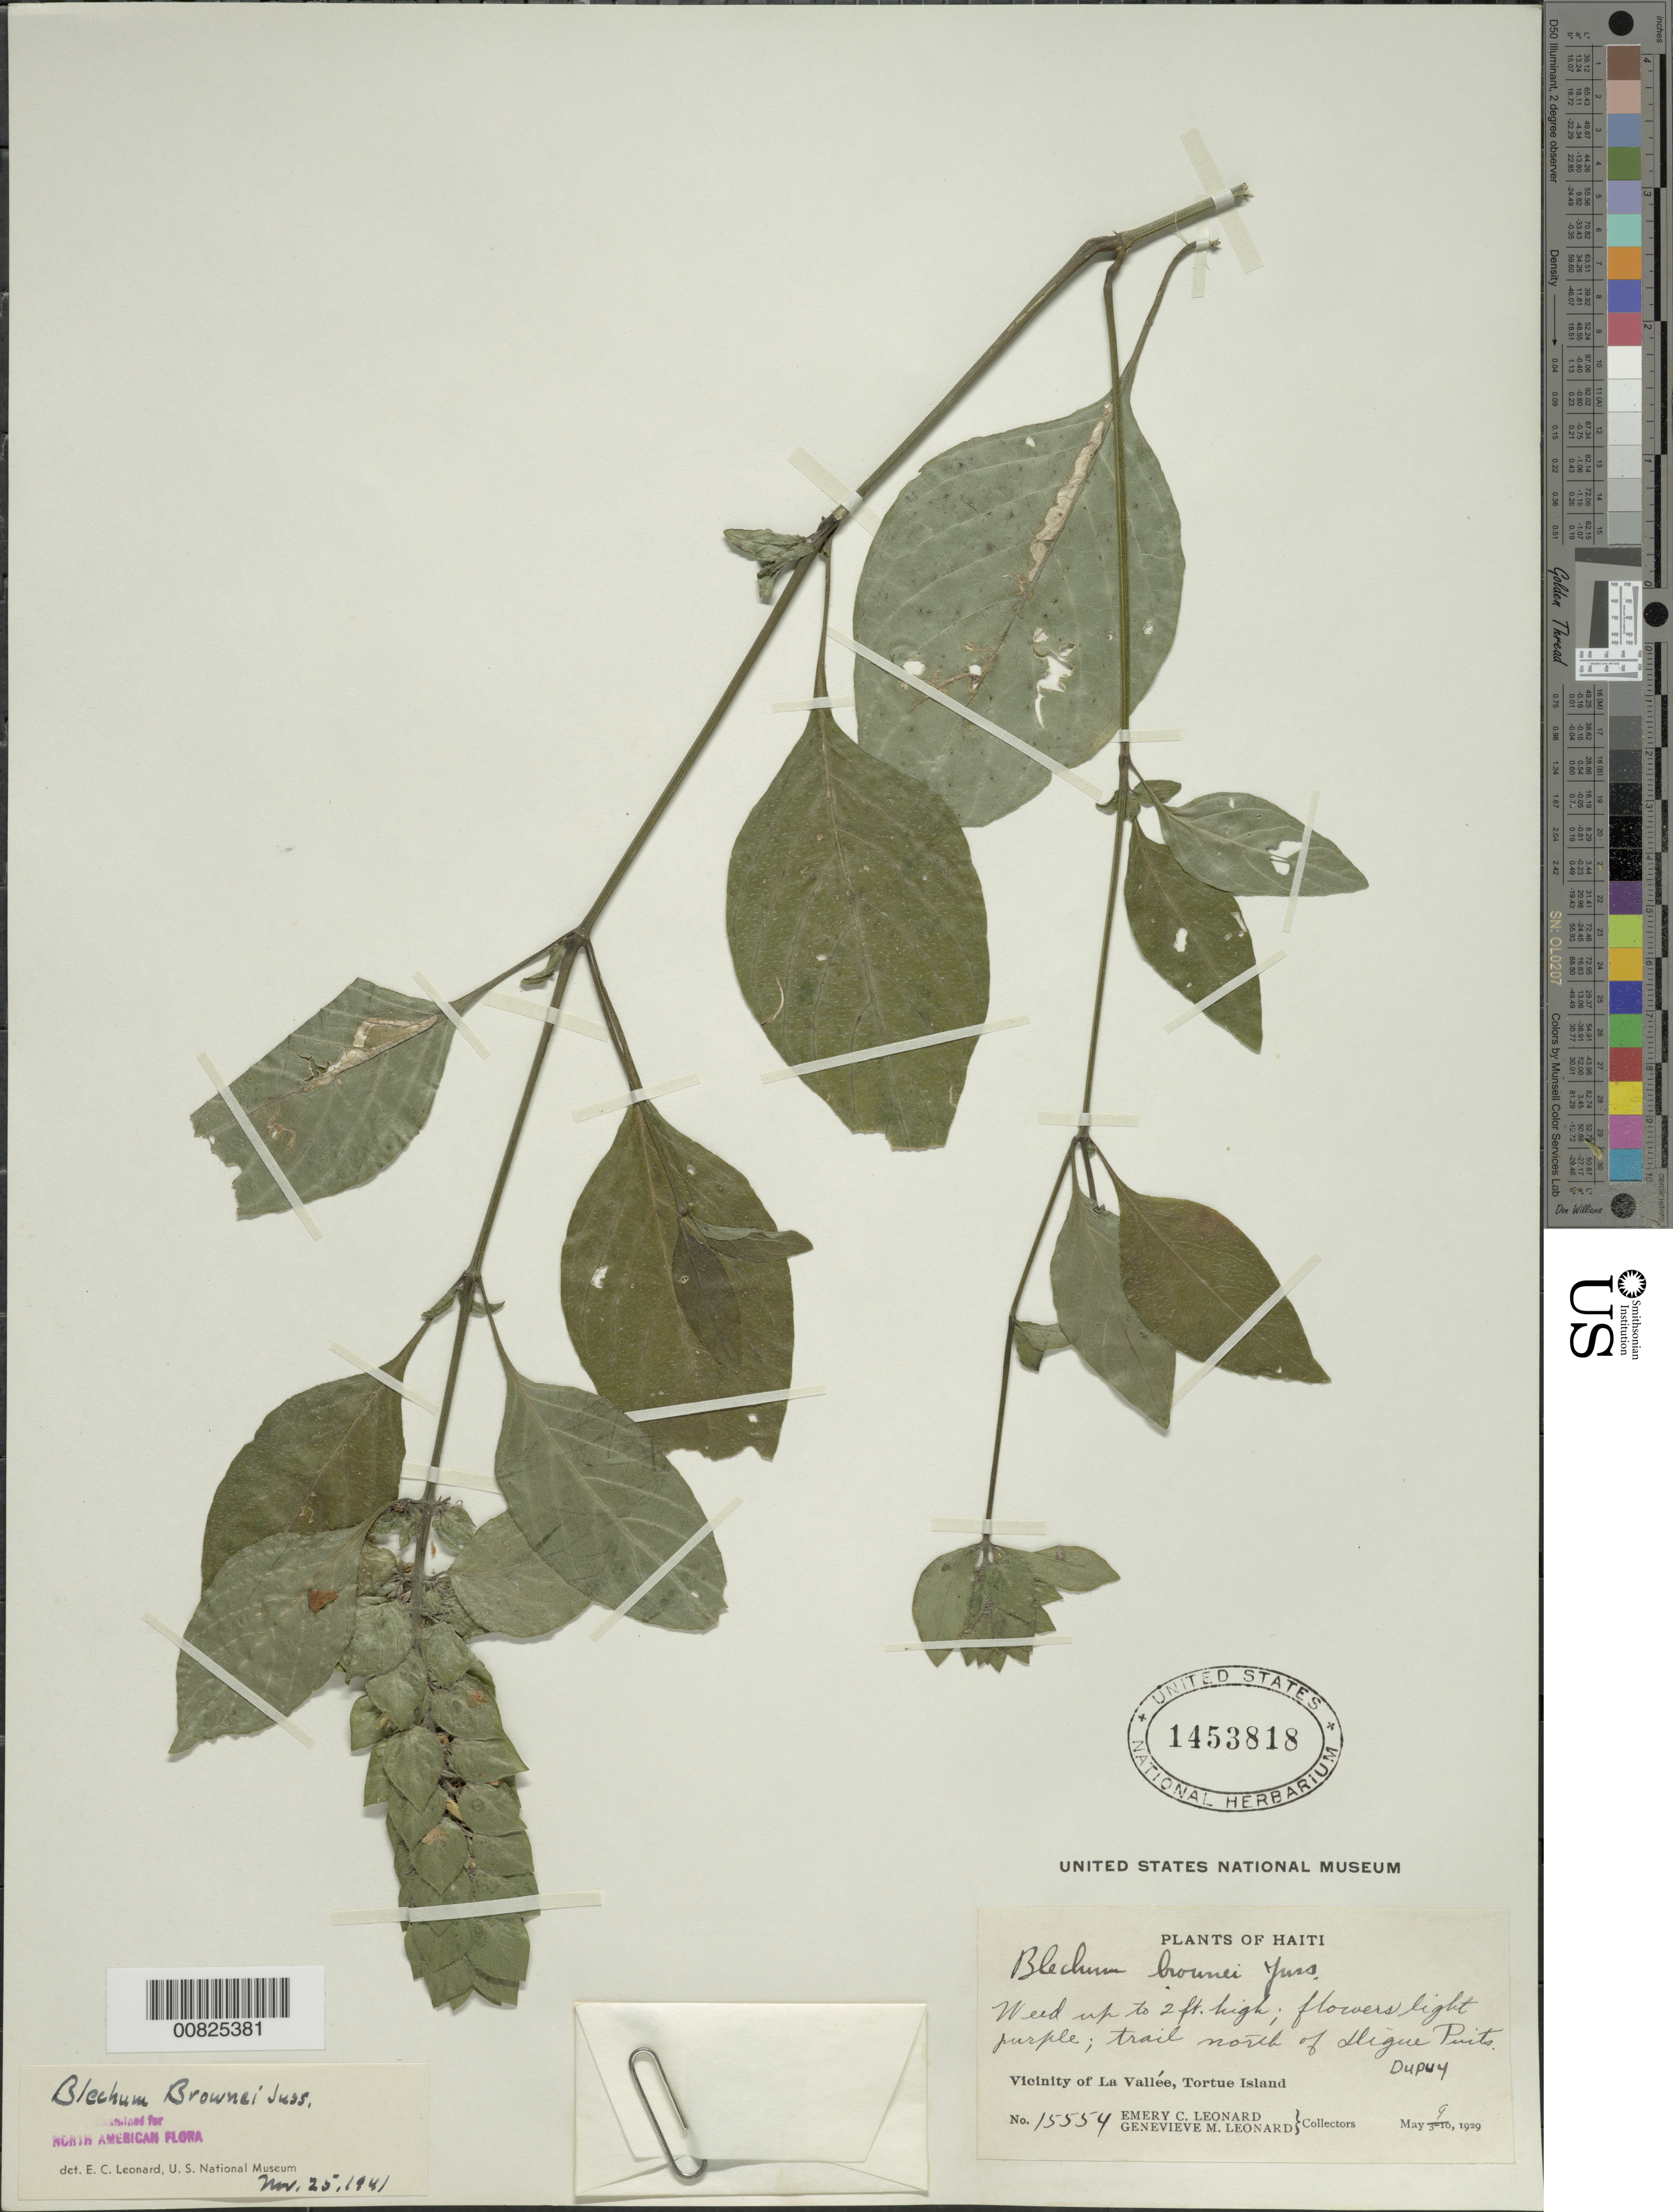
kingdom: Plantae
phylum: Tracheophyta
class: Magnoliopsida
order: Lamiales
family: Acanthaceae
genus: Blechum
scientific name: Blechum pyramidatum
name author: (Lam.) Urb.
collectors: E. C. Leonard & G. M. Leonard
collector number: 15554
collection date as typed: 09 May 1929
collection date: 1929-05-09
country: Haiti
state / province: Nord-Ouest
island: Île de la Tortue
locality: Vicinity of La Vallée, N of Digue Puits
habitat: Trail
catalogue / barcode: US 1453818